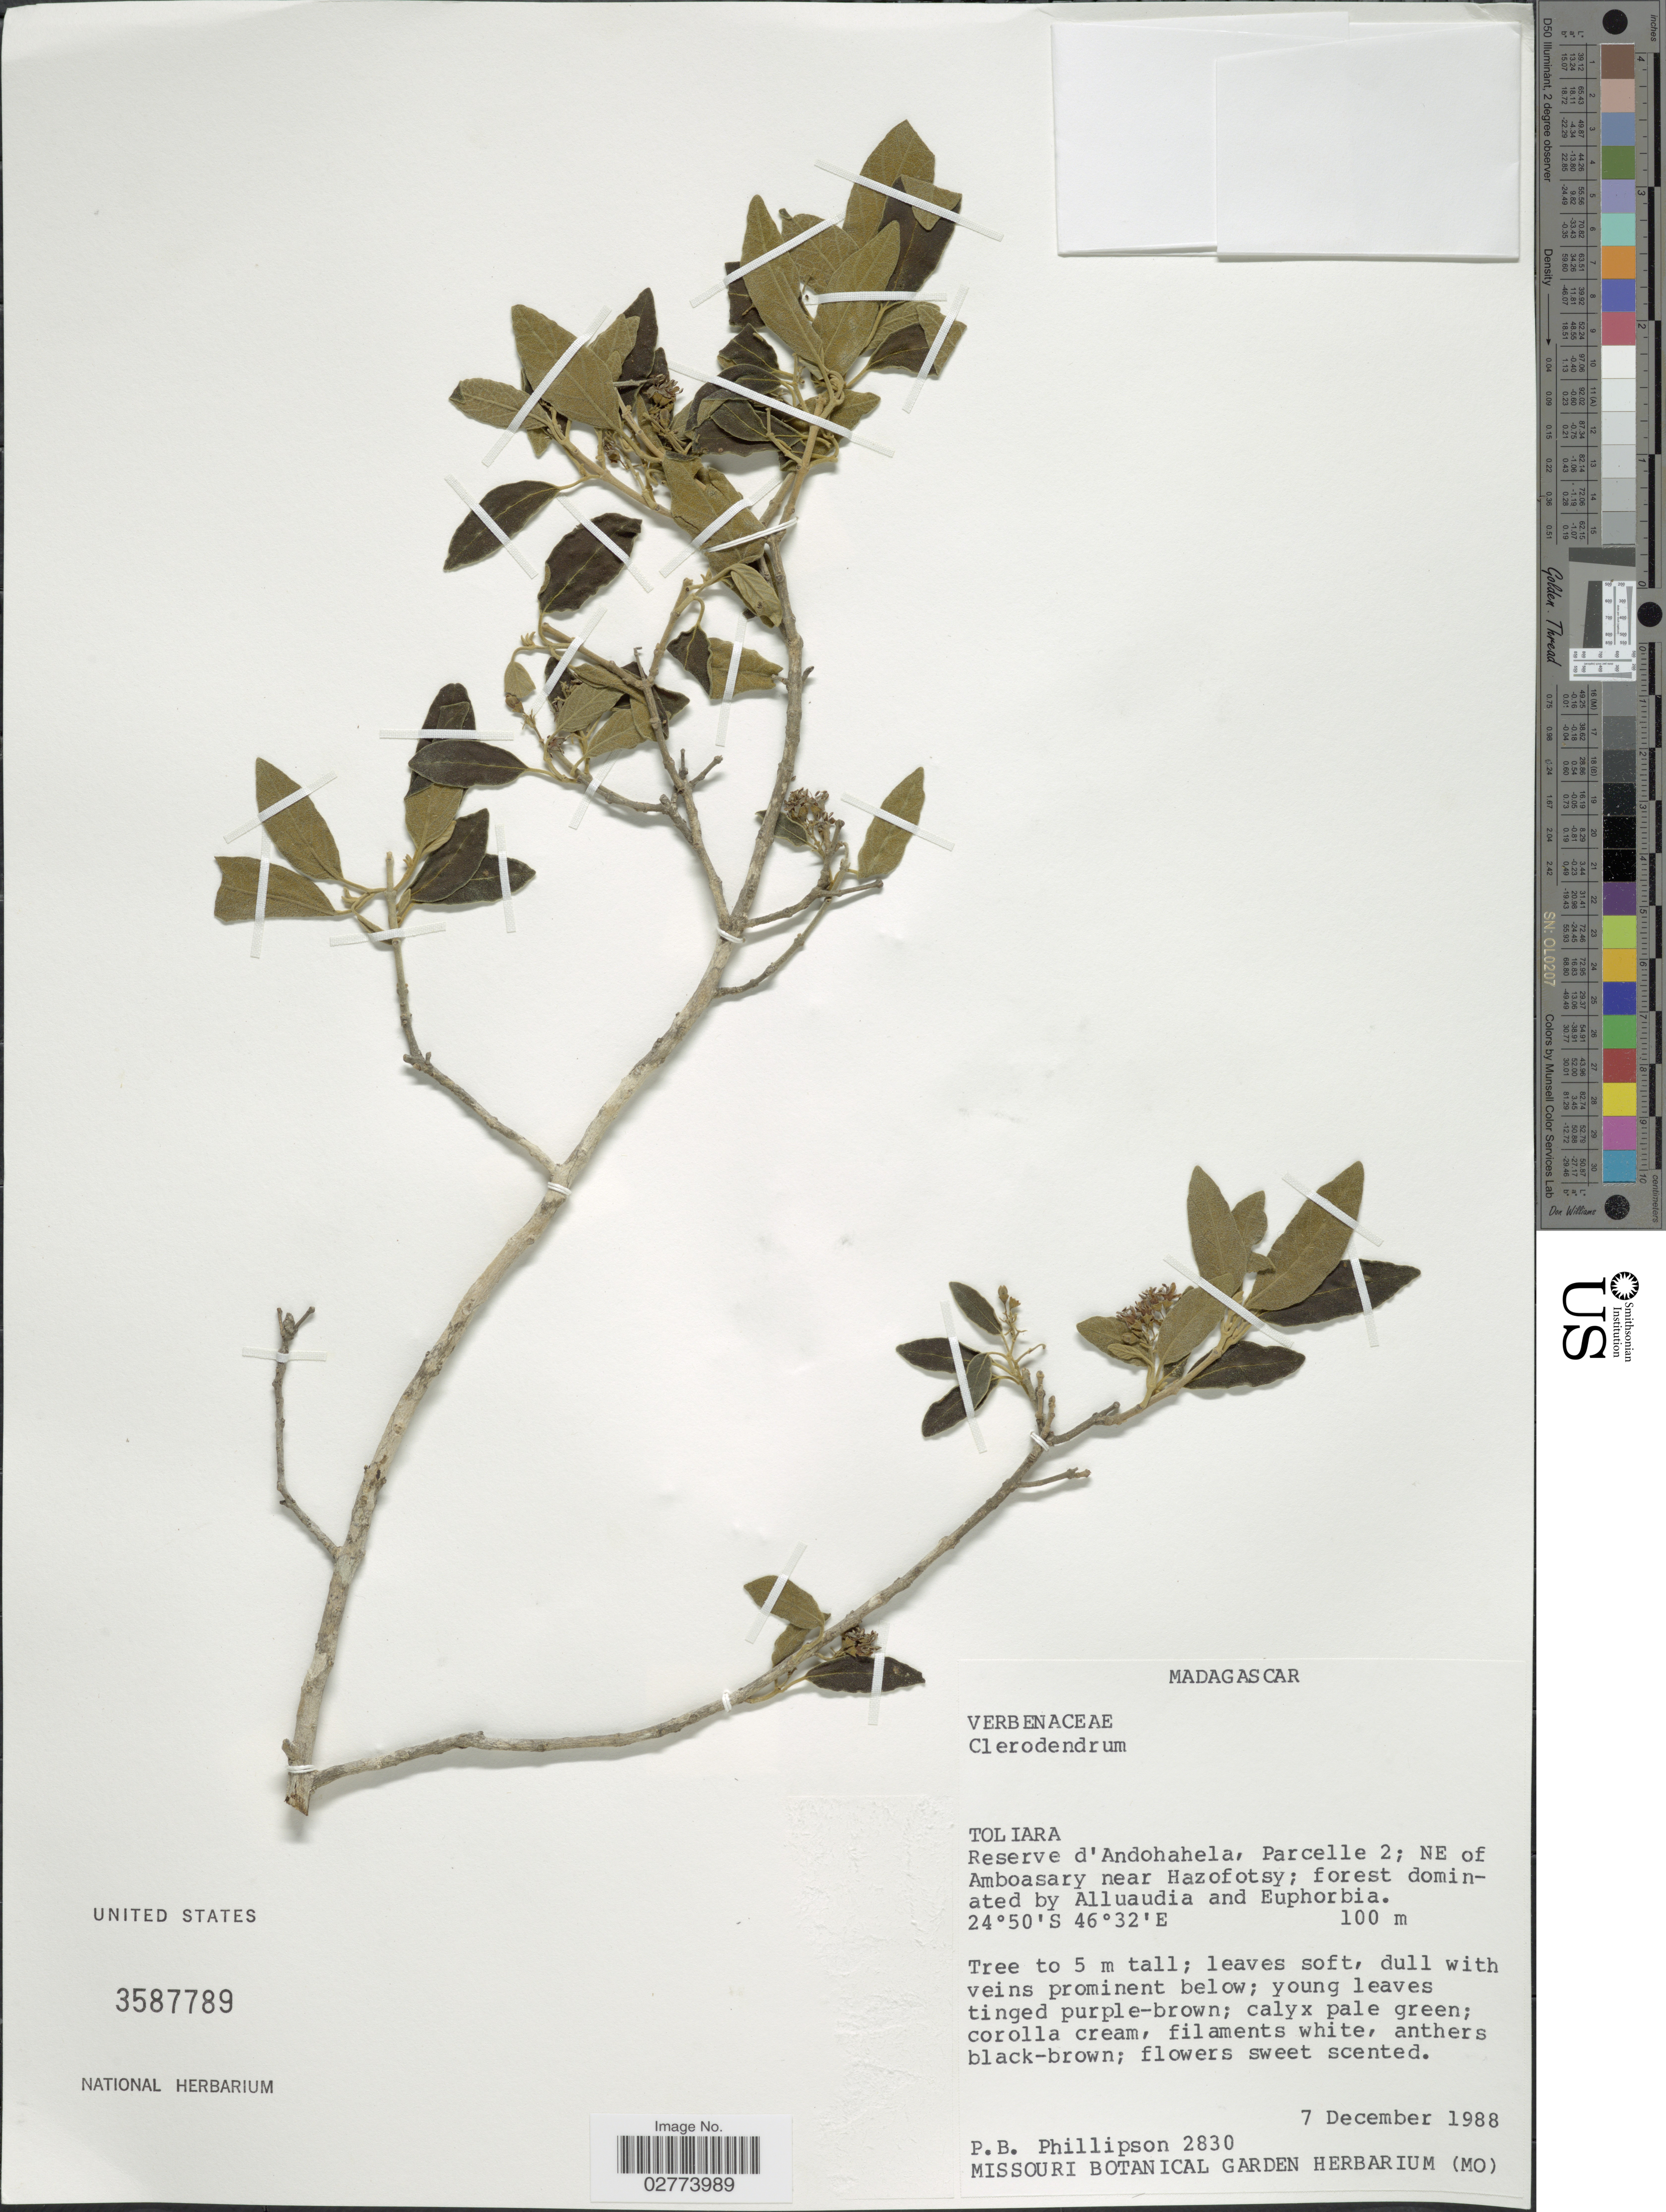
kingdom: Plantae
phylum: Tracheophyta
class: Magnoliopsida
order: Lamiales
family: Lamiaceae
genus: Clerodendrum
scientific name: Clerodendrum sp.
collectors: P. B. Phillipson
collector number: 2830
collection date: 1988-12-07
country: Madagascar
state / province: Anosy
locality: Reserve d'Andohahela, Parcelle 2; NE of Amboasary near Hazofotsy.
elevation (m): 100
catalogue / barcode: US 3587789